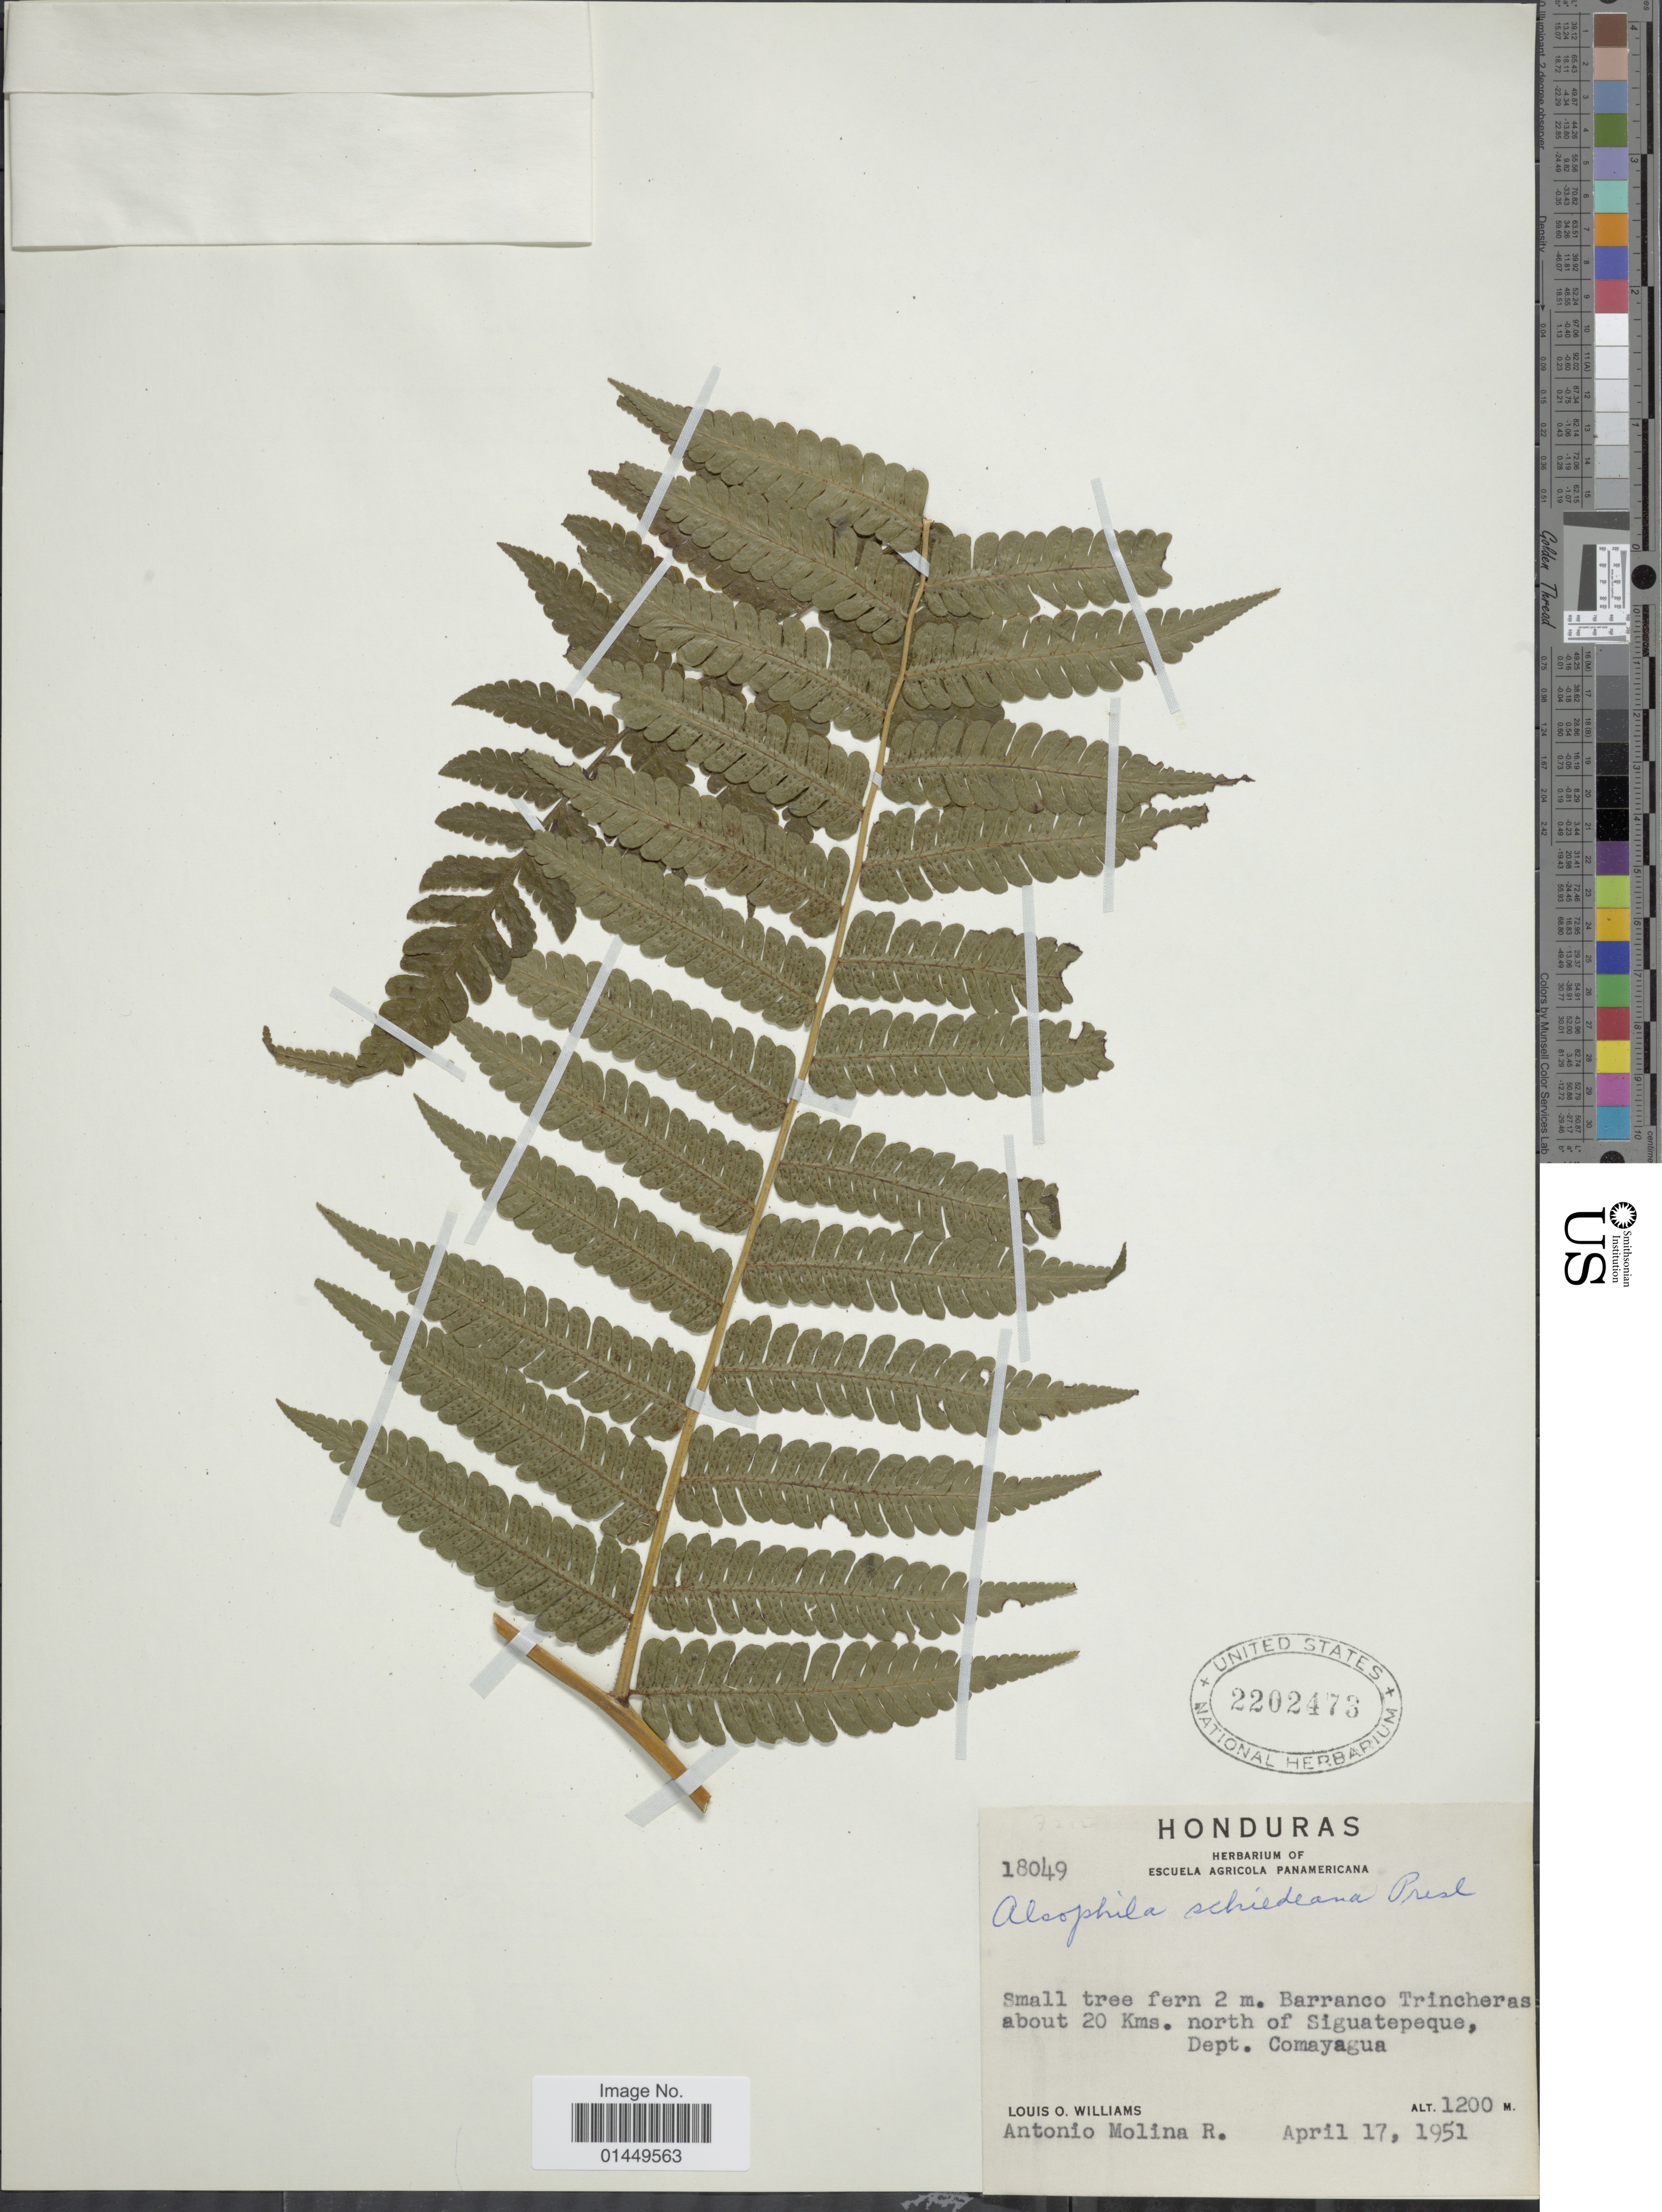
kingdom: Plantae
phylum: Tracheophyta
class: Polypodiopsida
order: Cyatheales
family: Cyatheaceae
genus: Cyathea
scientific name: Cyathea schiedeana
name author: (C. Presl) Domin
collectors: L. O. Williams & A. Molina R.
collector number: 18049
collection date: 1951-04-17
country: Honduras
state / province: Comayagua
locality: Barranco Trincheras about 20 kms. north of Siguatepeque, Dept. Comayagua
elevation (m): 1200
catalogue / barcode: US 2202473